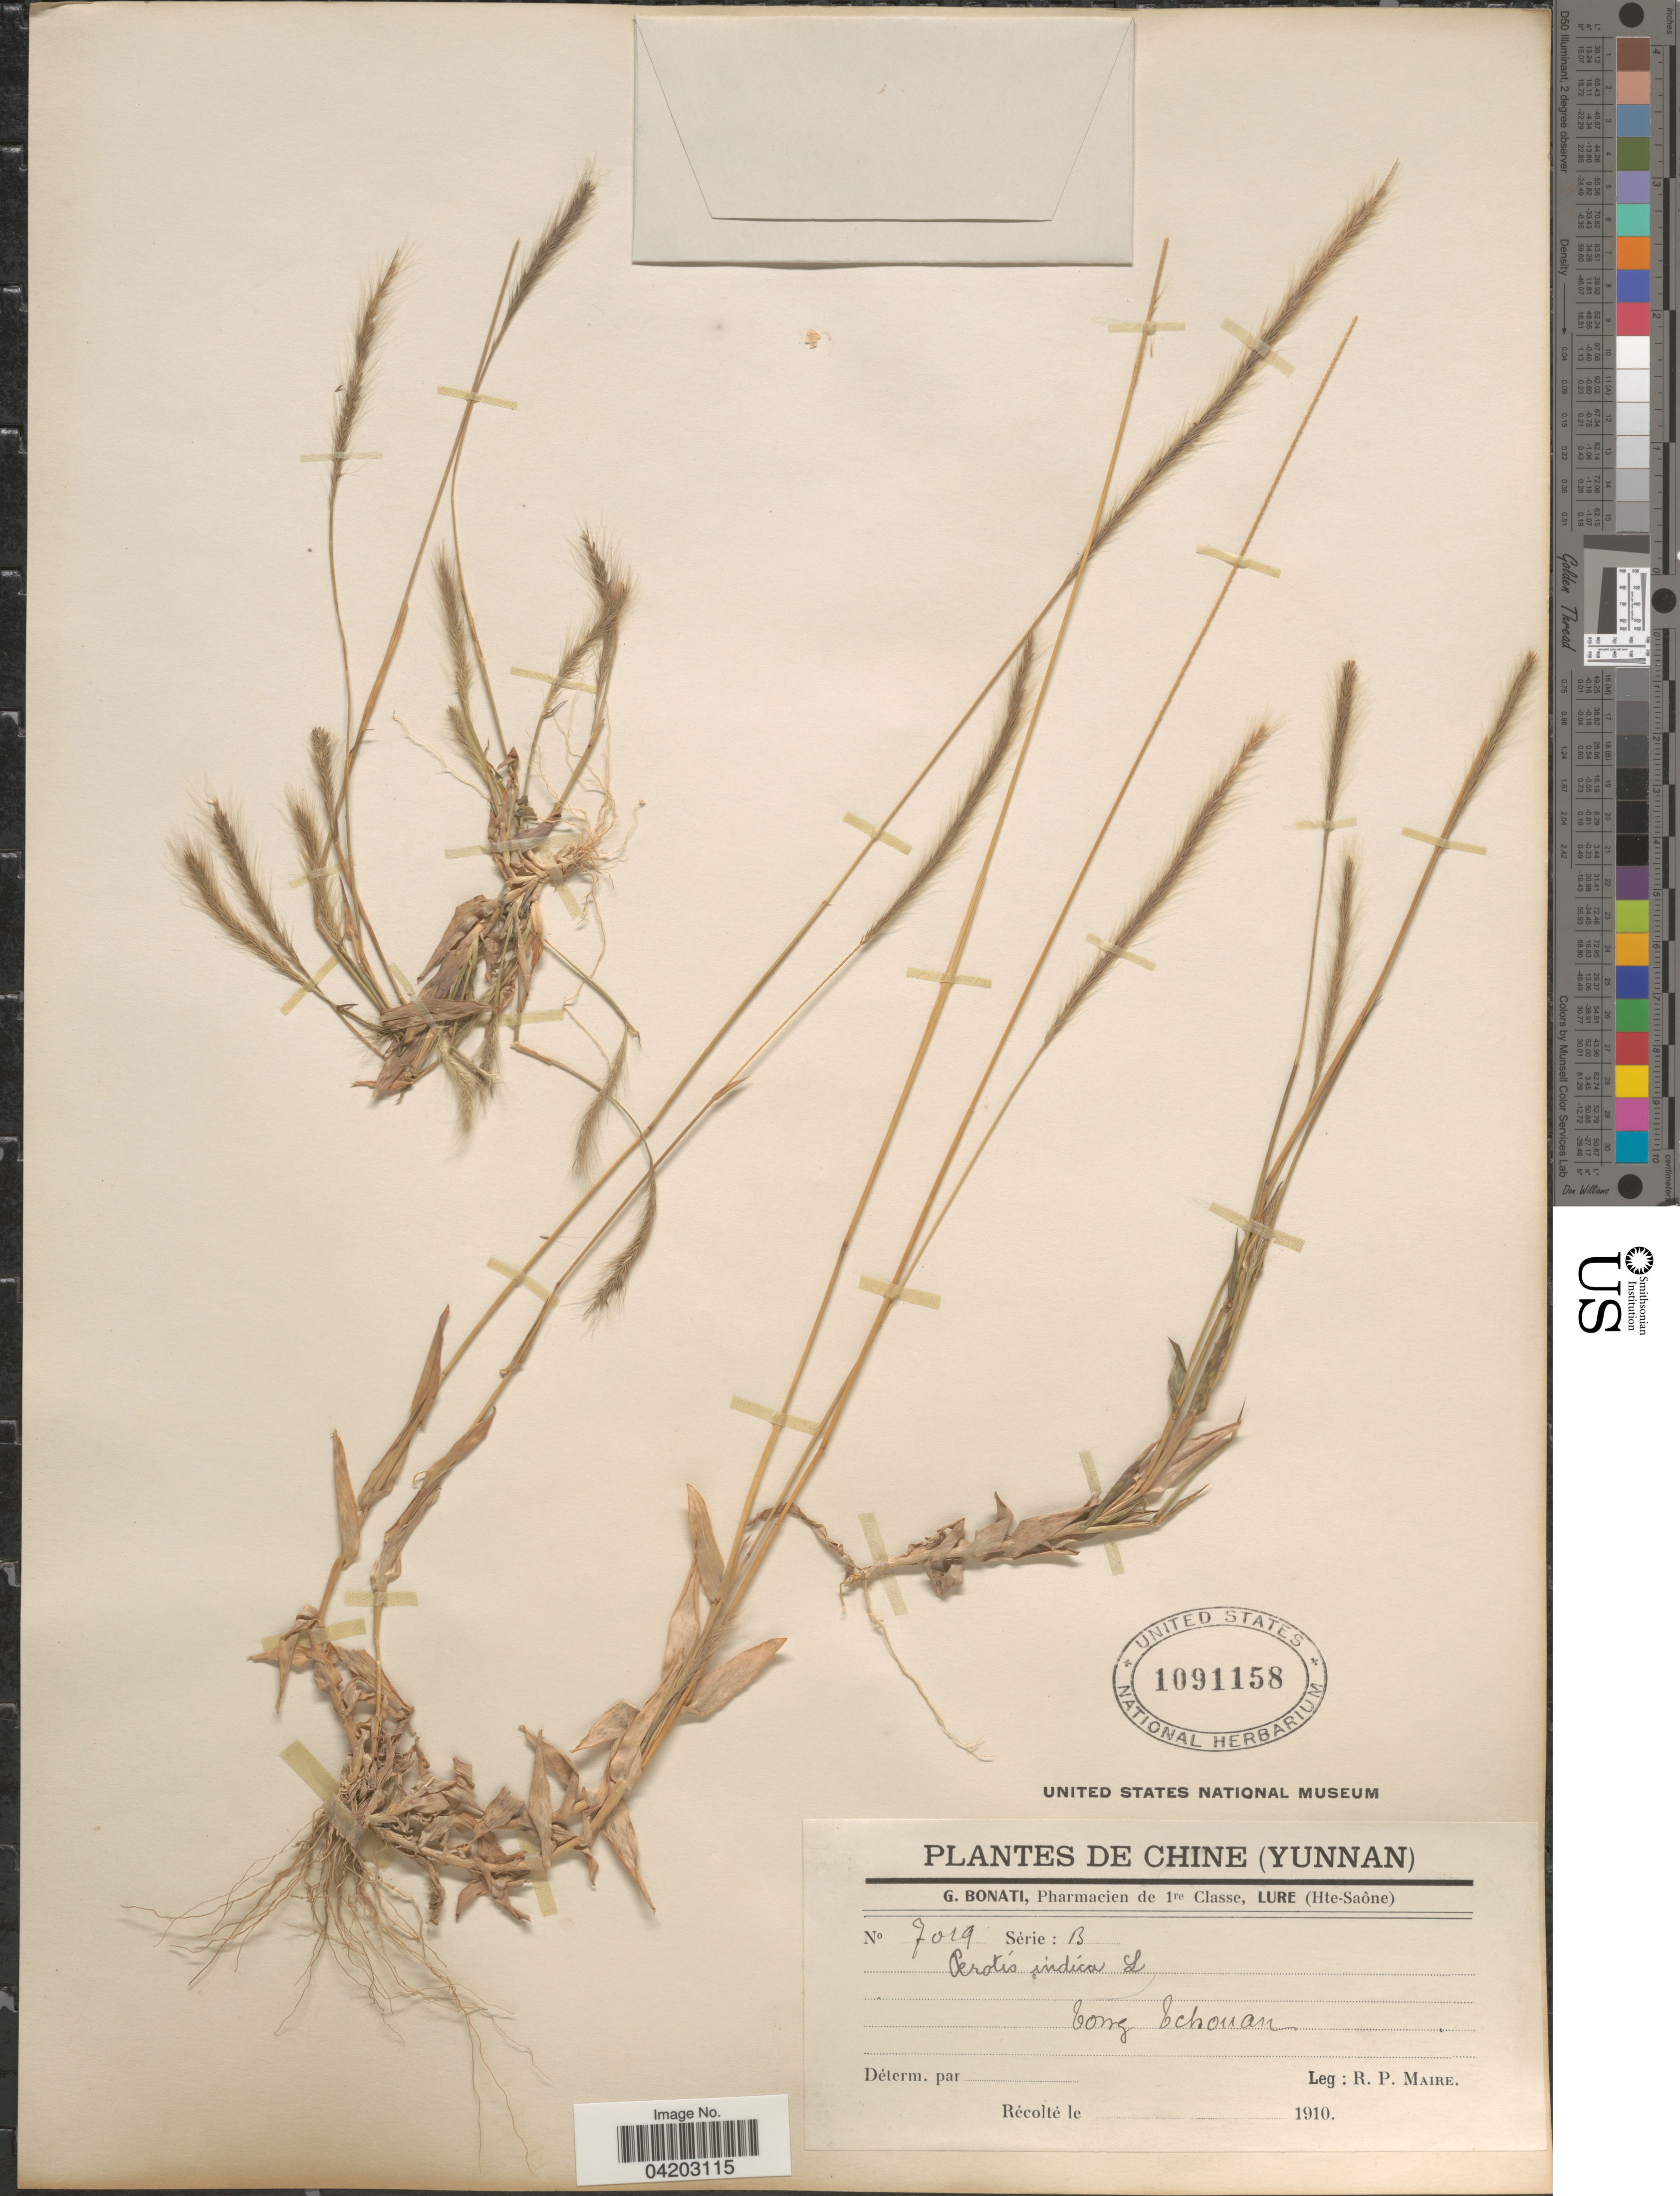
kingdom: Plantae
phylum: Tracheophyta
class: Liliopsida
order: Poales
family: Poaceae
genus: Perotis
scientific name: Perotis indica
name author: (L.) Kuntze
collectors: R.-P. Maire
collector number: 7019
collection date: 1910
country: China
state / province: Yunnan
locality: Série: B. Tong Tschouan.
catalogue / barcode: US 1091158